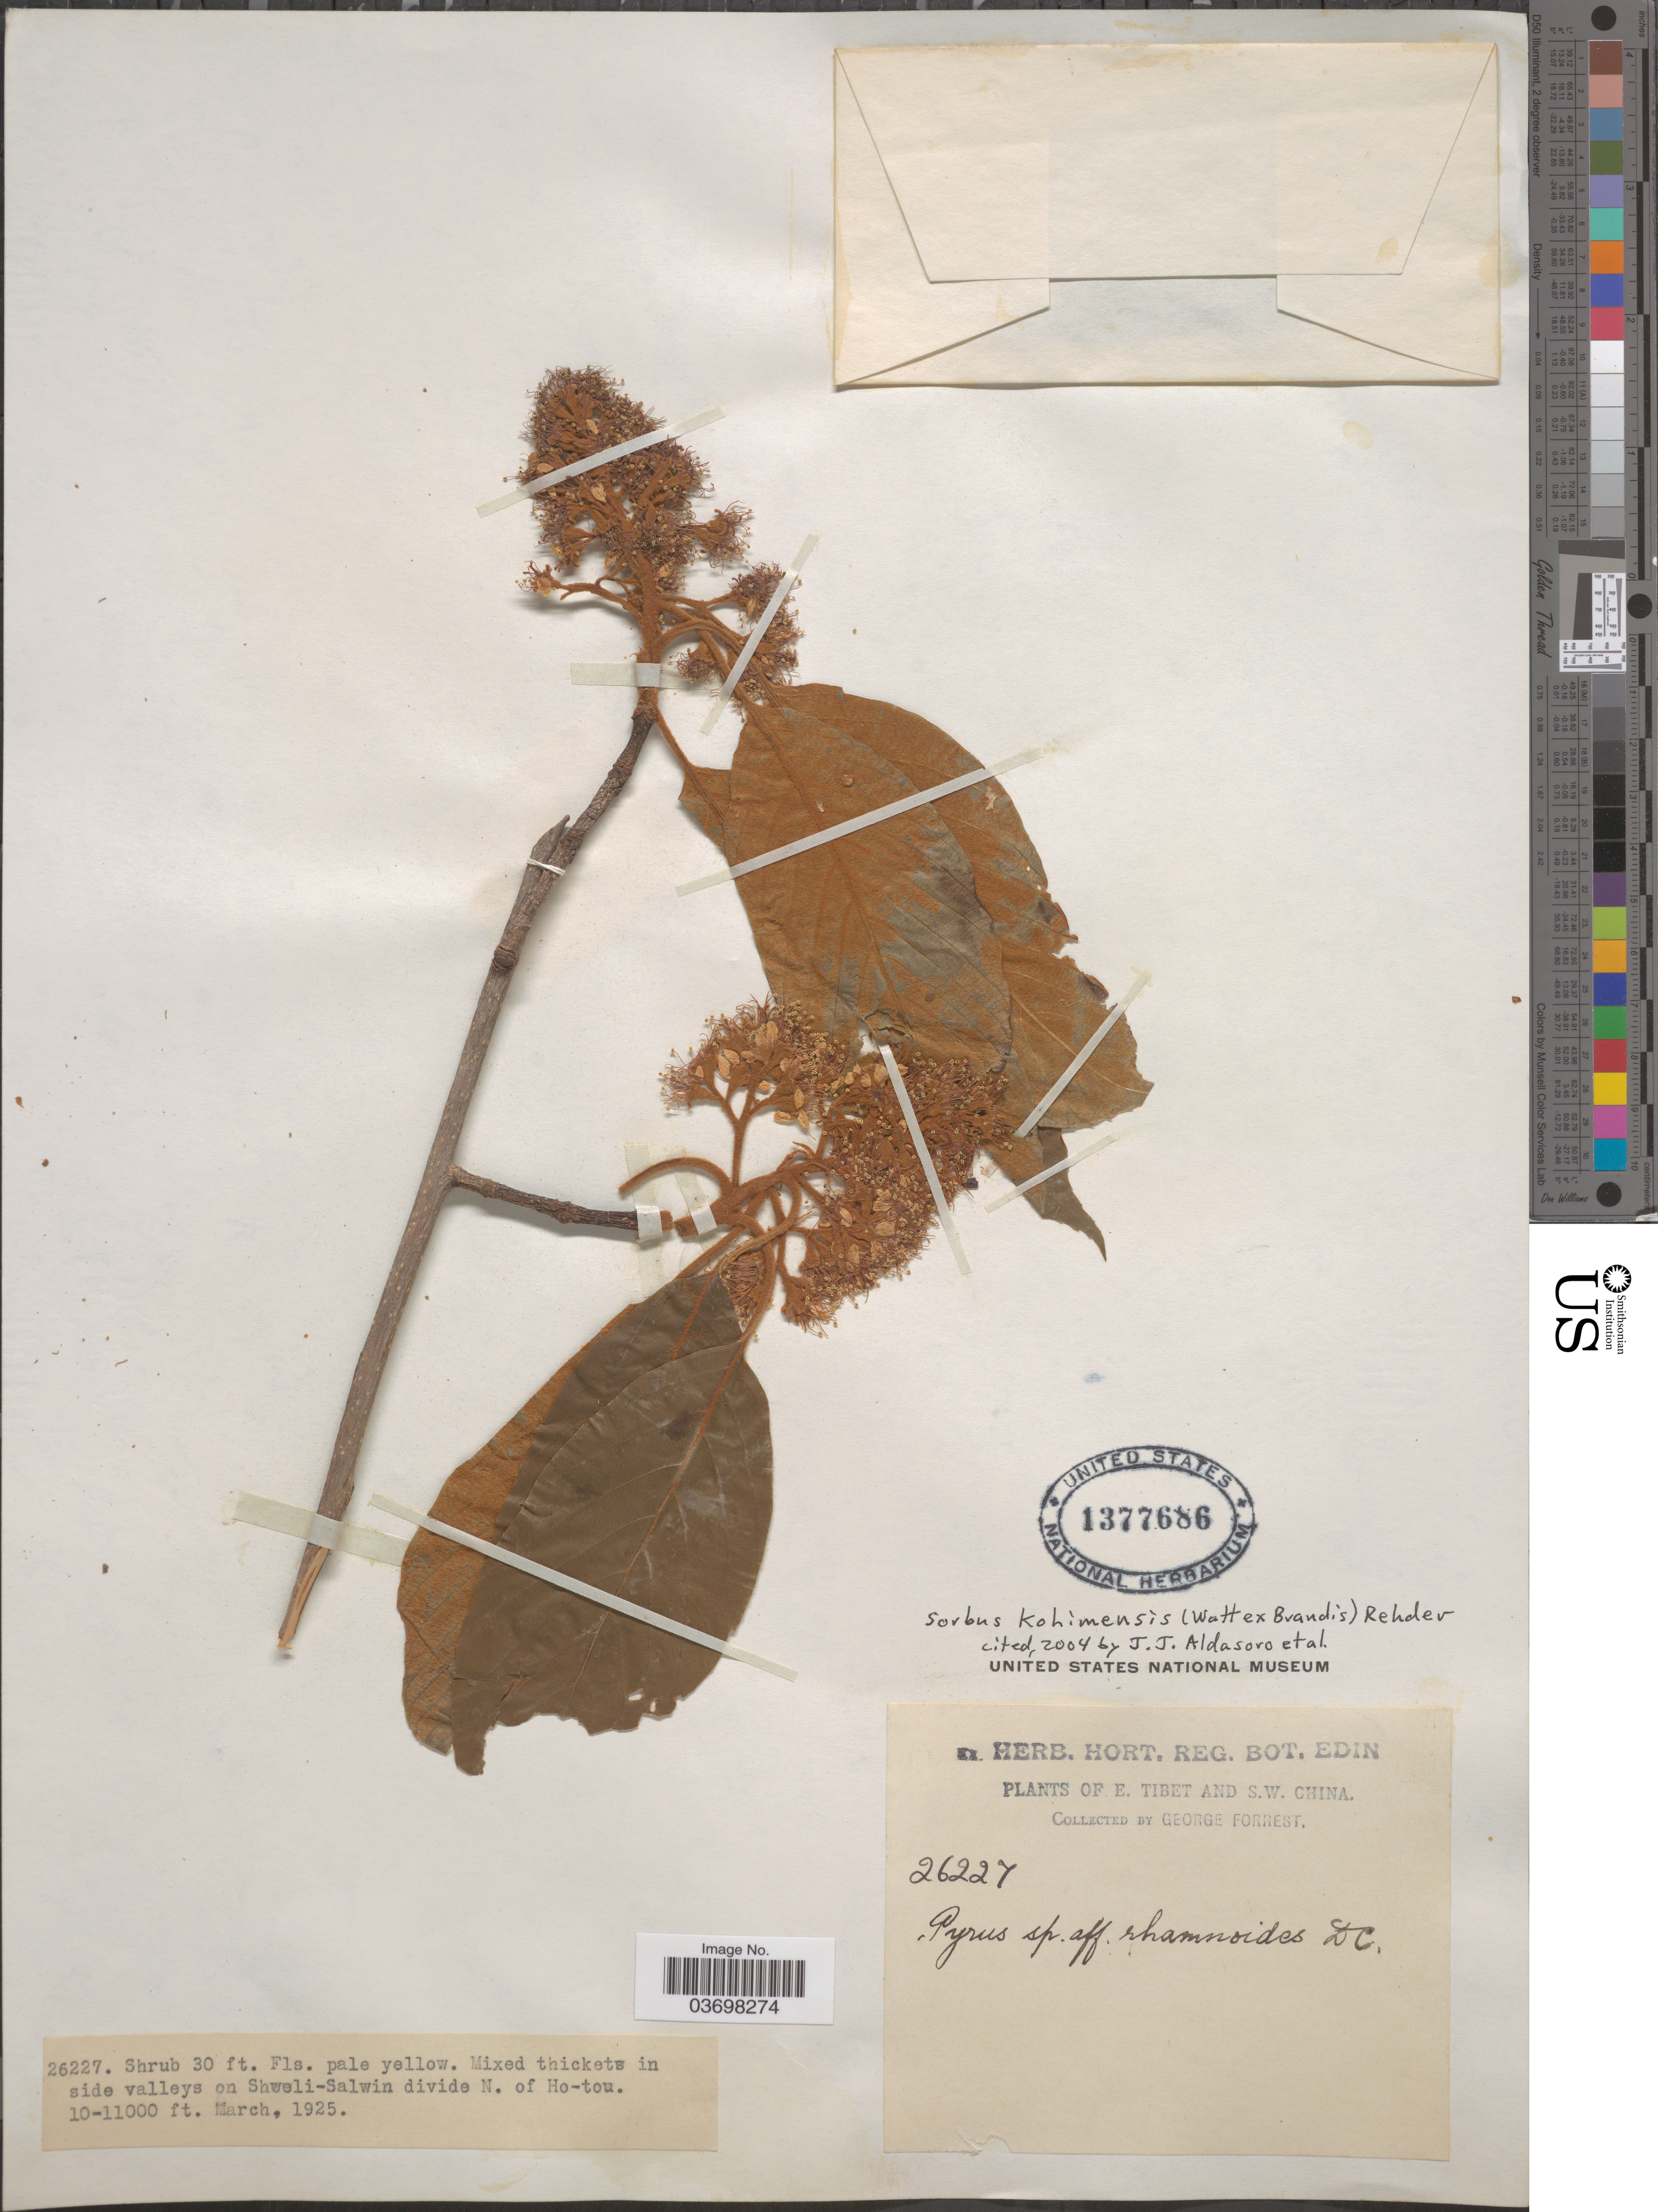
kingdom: Plantae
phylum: Tracheophyta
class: Magnoliopsida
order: Rosales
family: Rosaceae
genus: Sorbus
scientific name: Sorbus kohimensis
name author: (Watt ex Brandis) Rehder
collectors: G. Forrest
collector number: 26227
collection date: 1925-03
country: China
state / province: Xizang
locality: S.W. China. Mixed thickets in side valleys on Shweli-Salwin divide N. of Ho-tou.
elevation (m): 3048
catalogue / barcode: US 1377686